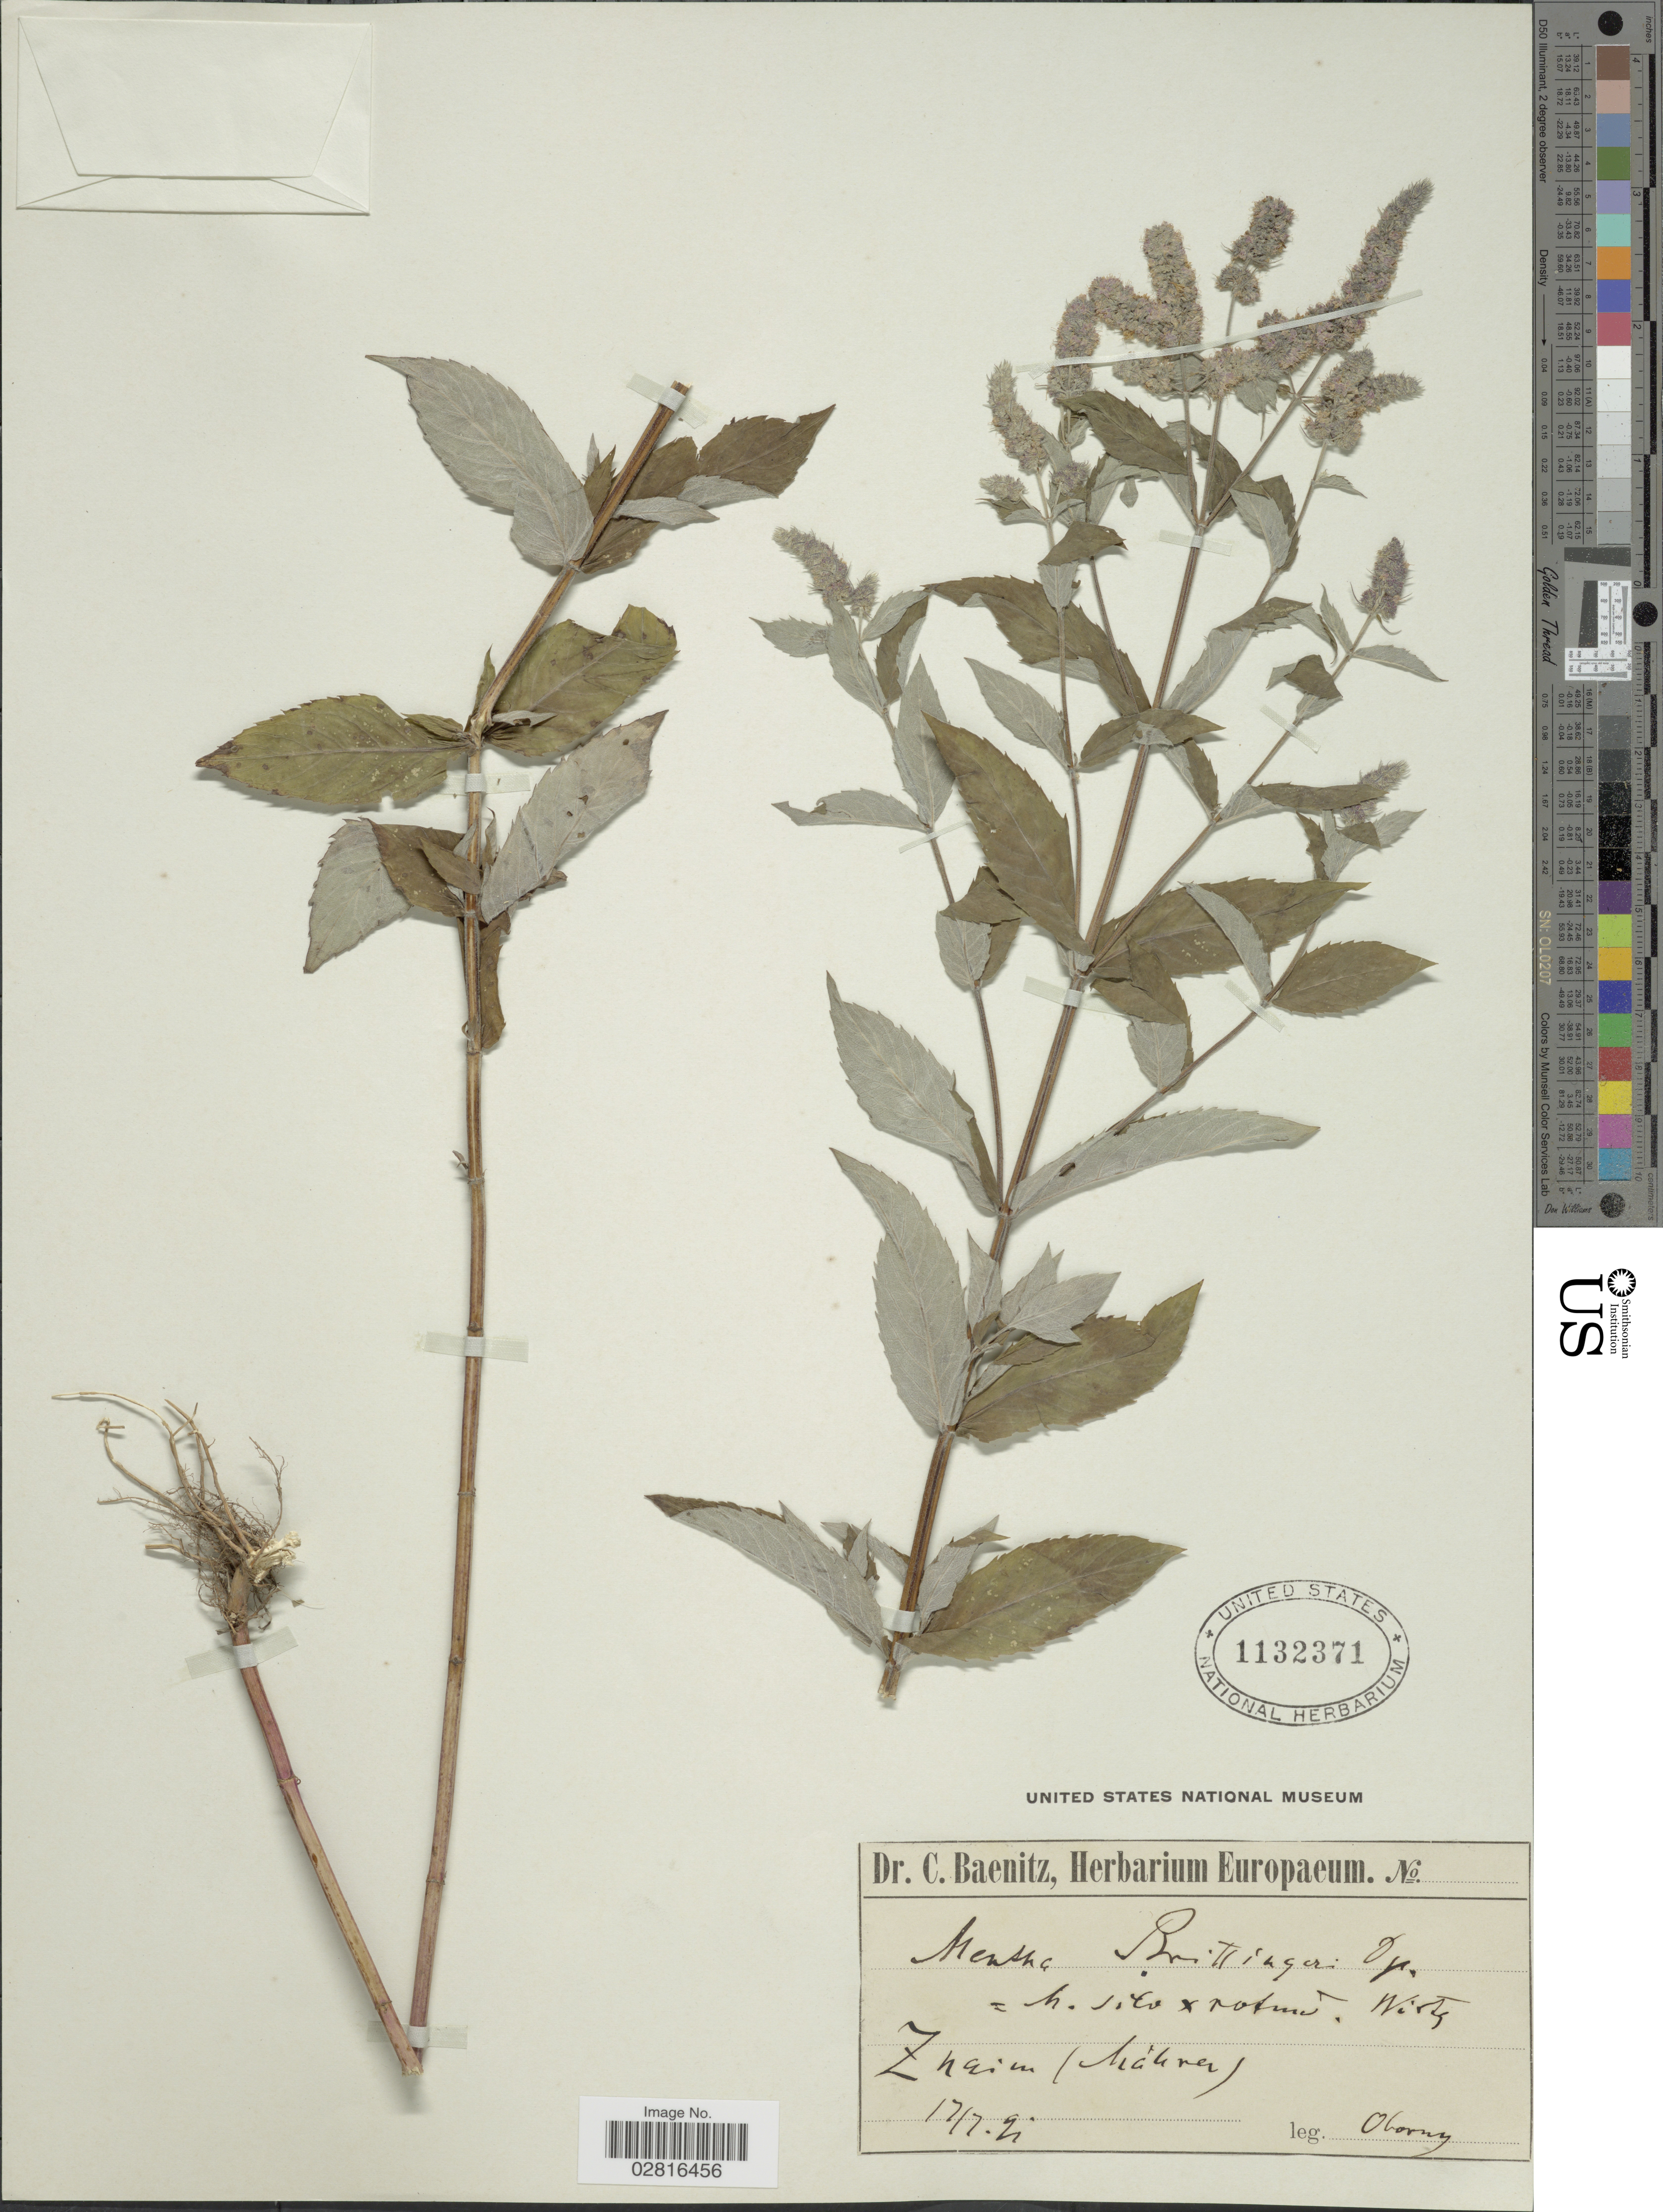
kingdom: Plantae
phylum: Tracheophyta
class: Magnoliopsida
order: Lamiales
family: Lamiaceae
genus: Mentha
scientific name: Mentha longifolia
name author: (L.) L.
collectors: Oborny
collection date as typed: Transcribed d/m/y: 17/7/91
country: Czechia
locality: Znaim (Maliver) [interpreted]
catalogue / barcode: US 1132371